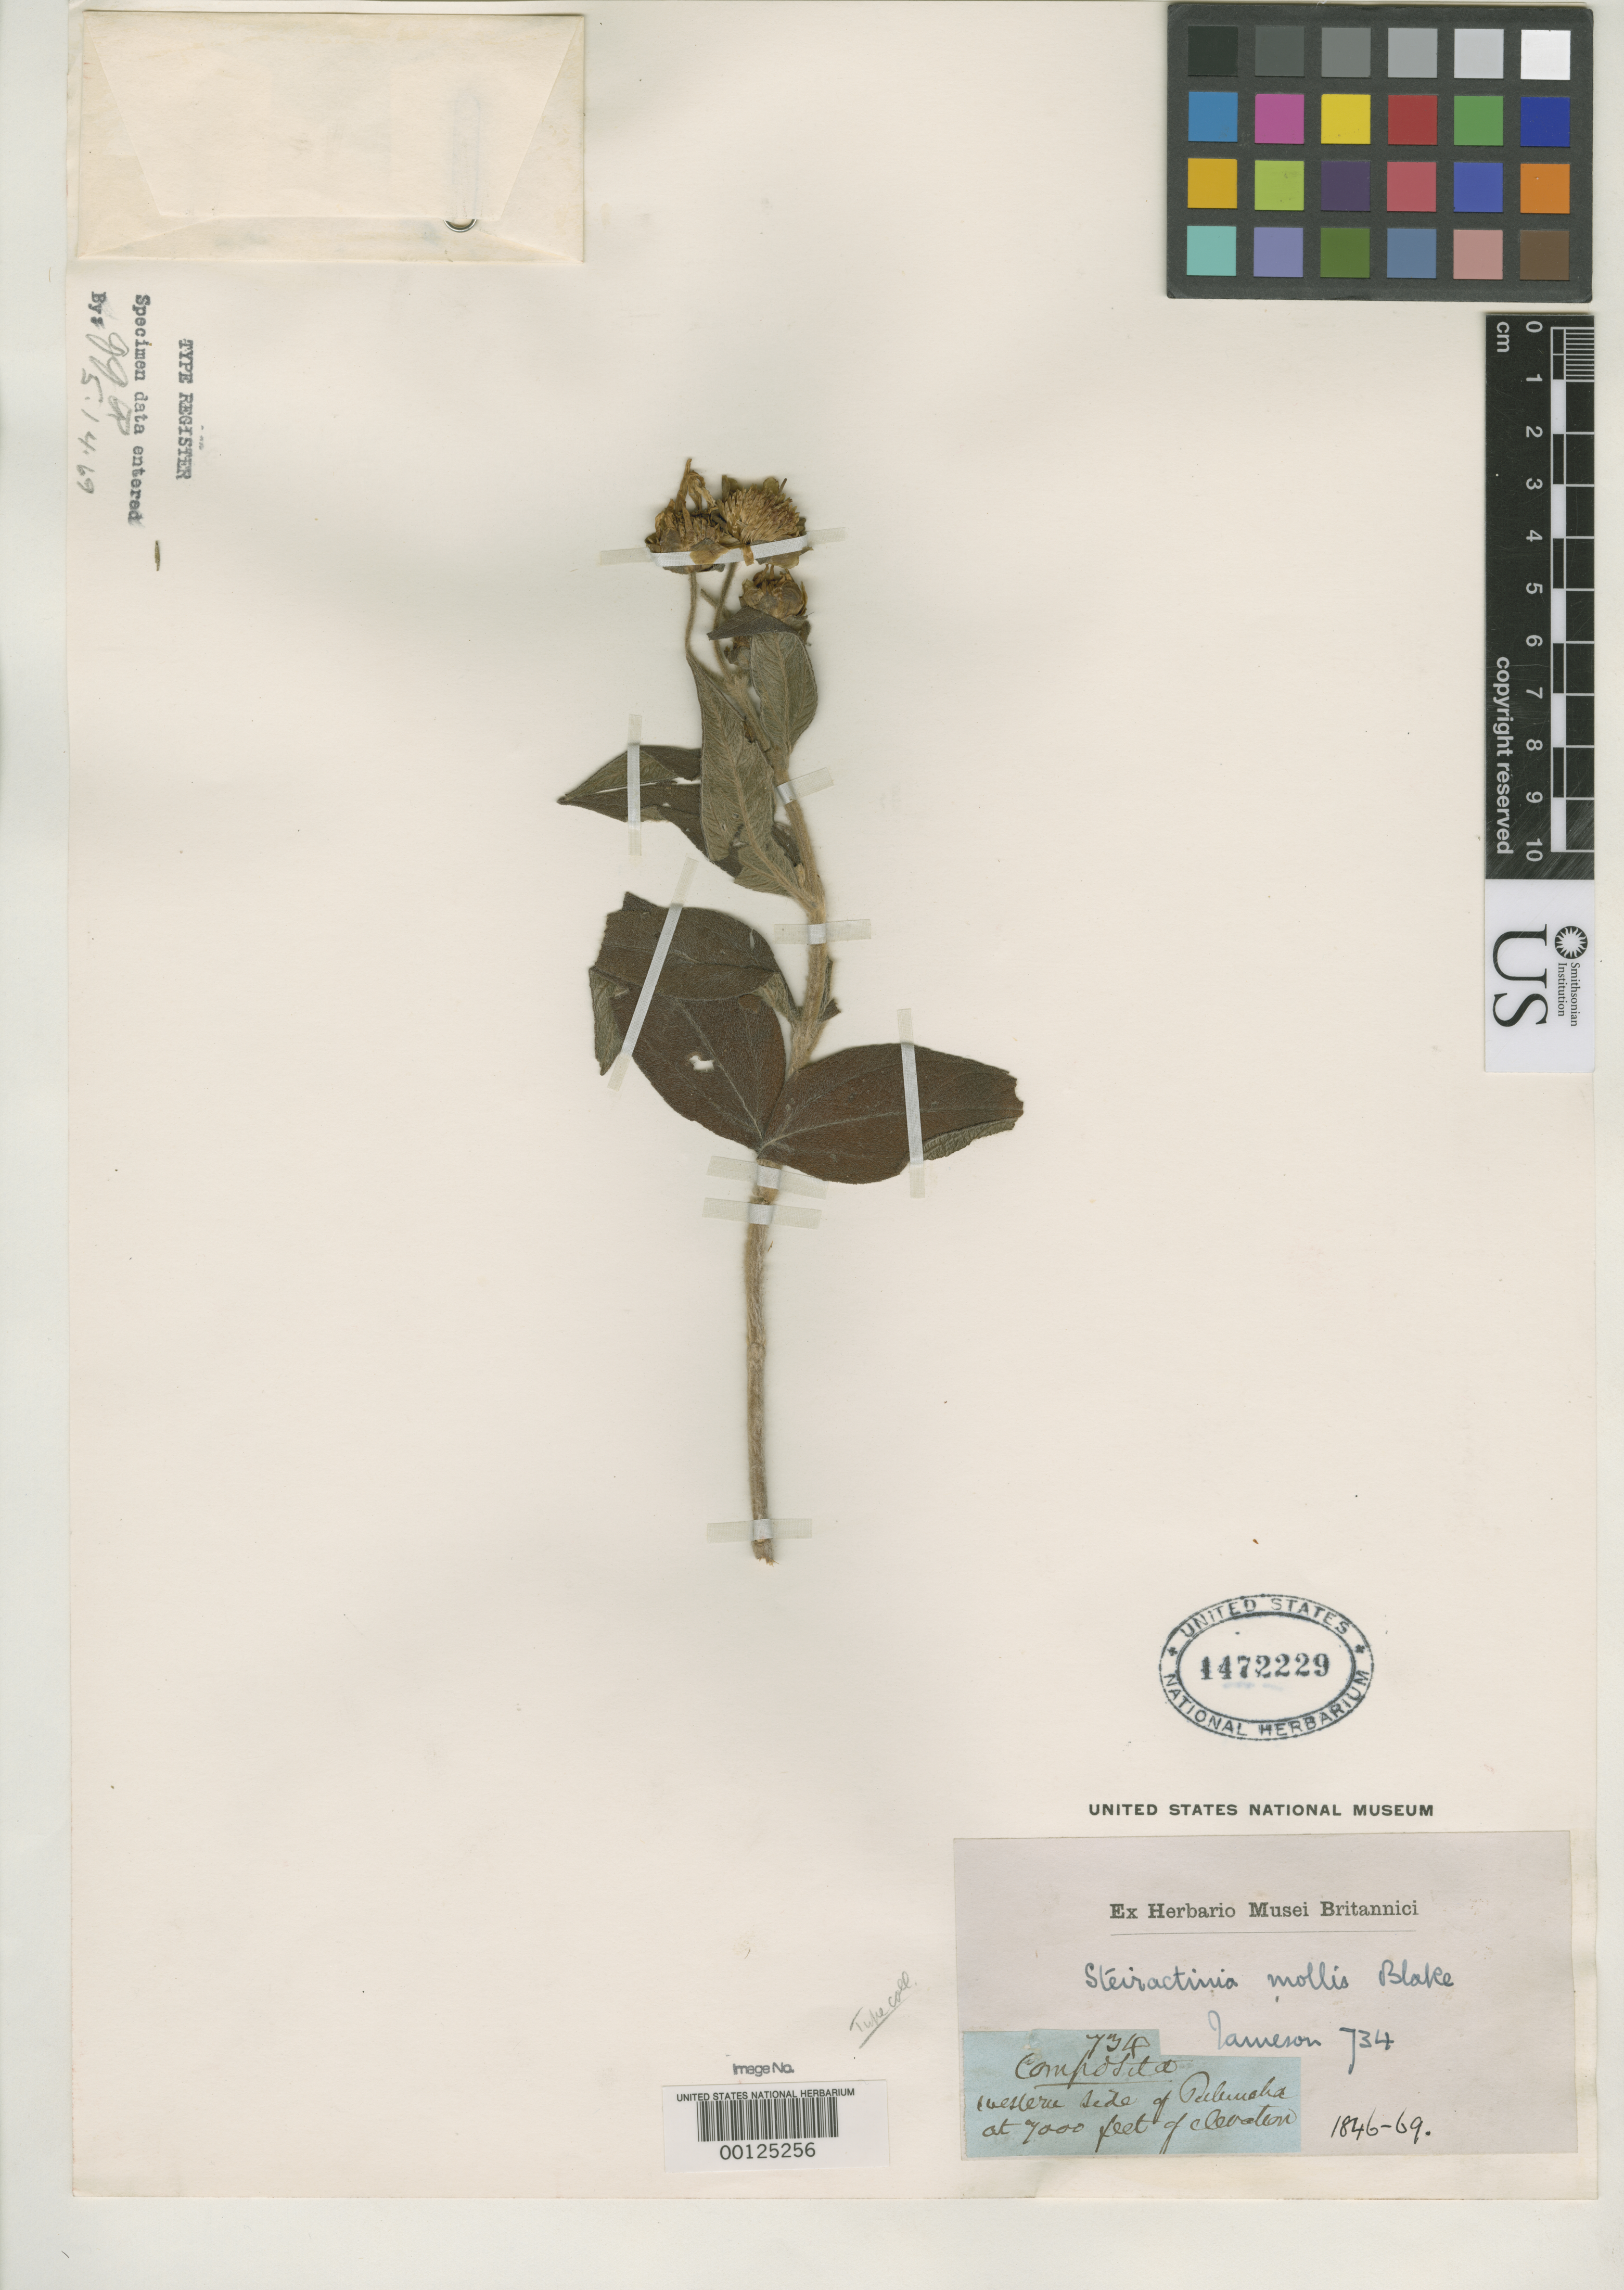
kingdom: Plantae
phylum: Tracheophyta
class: Magnoliopsida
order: Asterales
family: Asteraceae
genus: Steiractinia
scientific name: Steiractinia mollis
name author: S.F. Blake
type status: Isotype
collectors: W. Jameson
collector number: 734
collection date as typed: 1846 to -- --- 1869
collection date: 1846/1869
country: Ecuador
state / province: Pichincha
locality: Western side of Pichincha.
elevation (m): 2135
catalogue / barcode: US 1472229